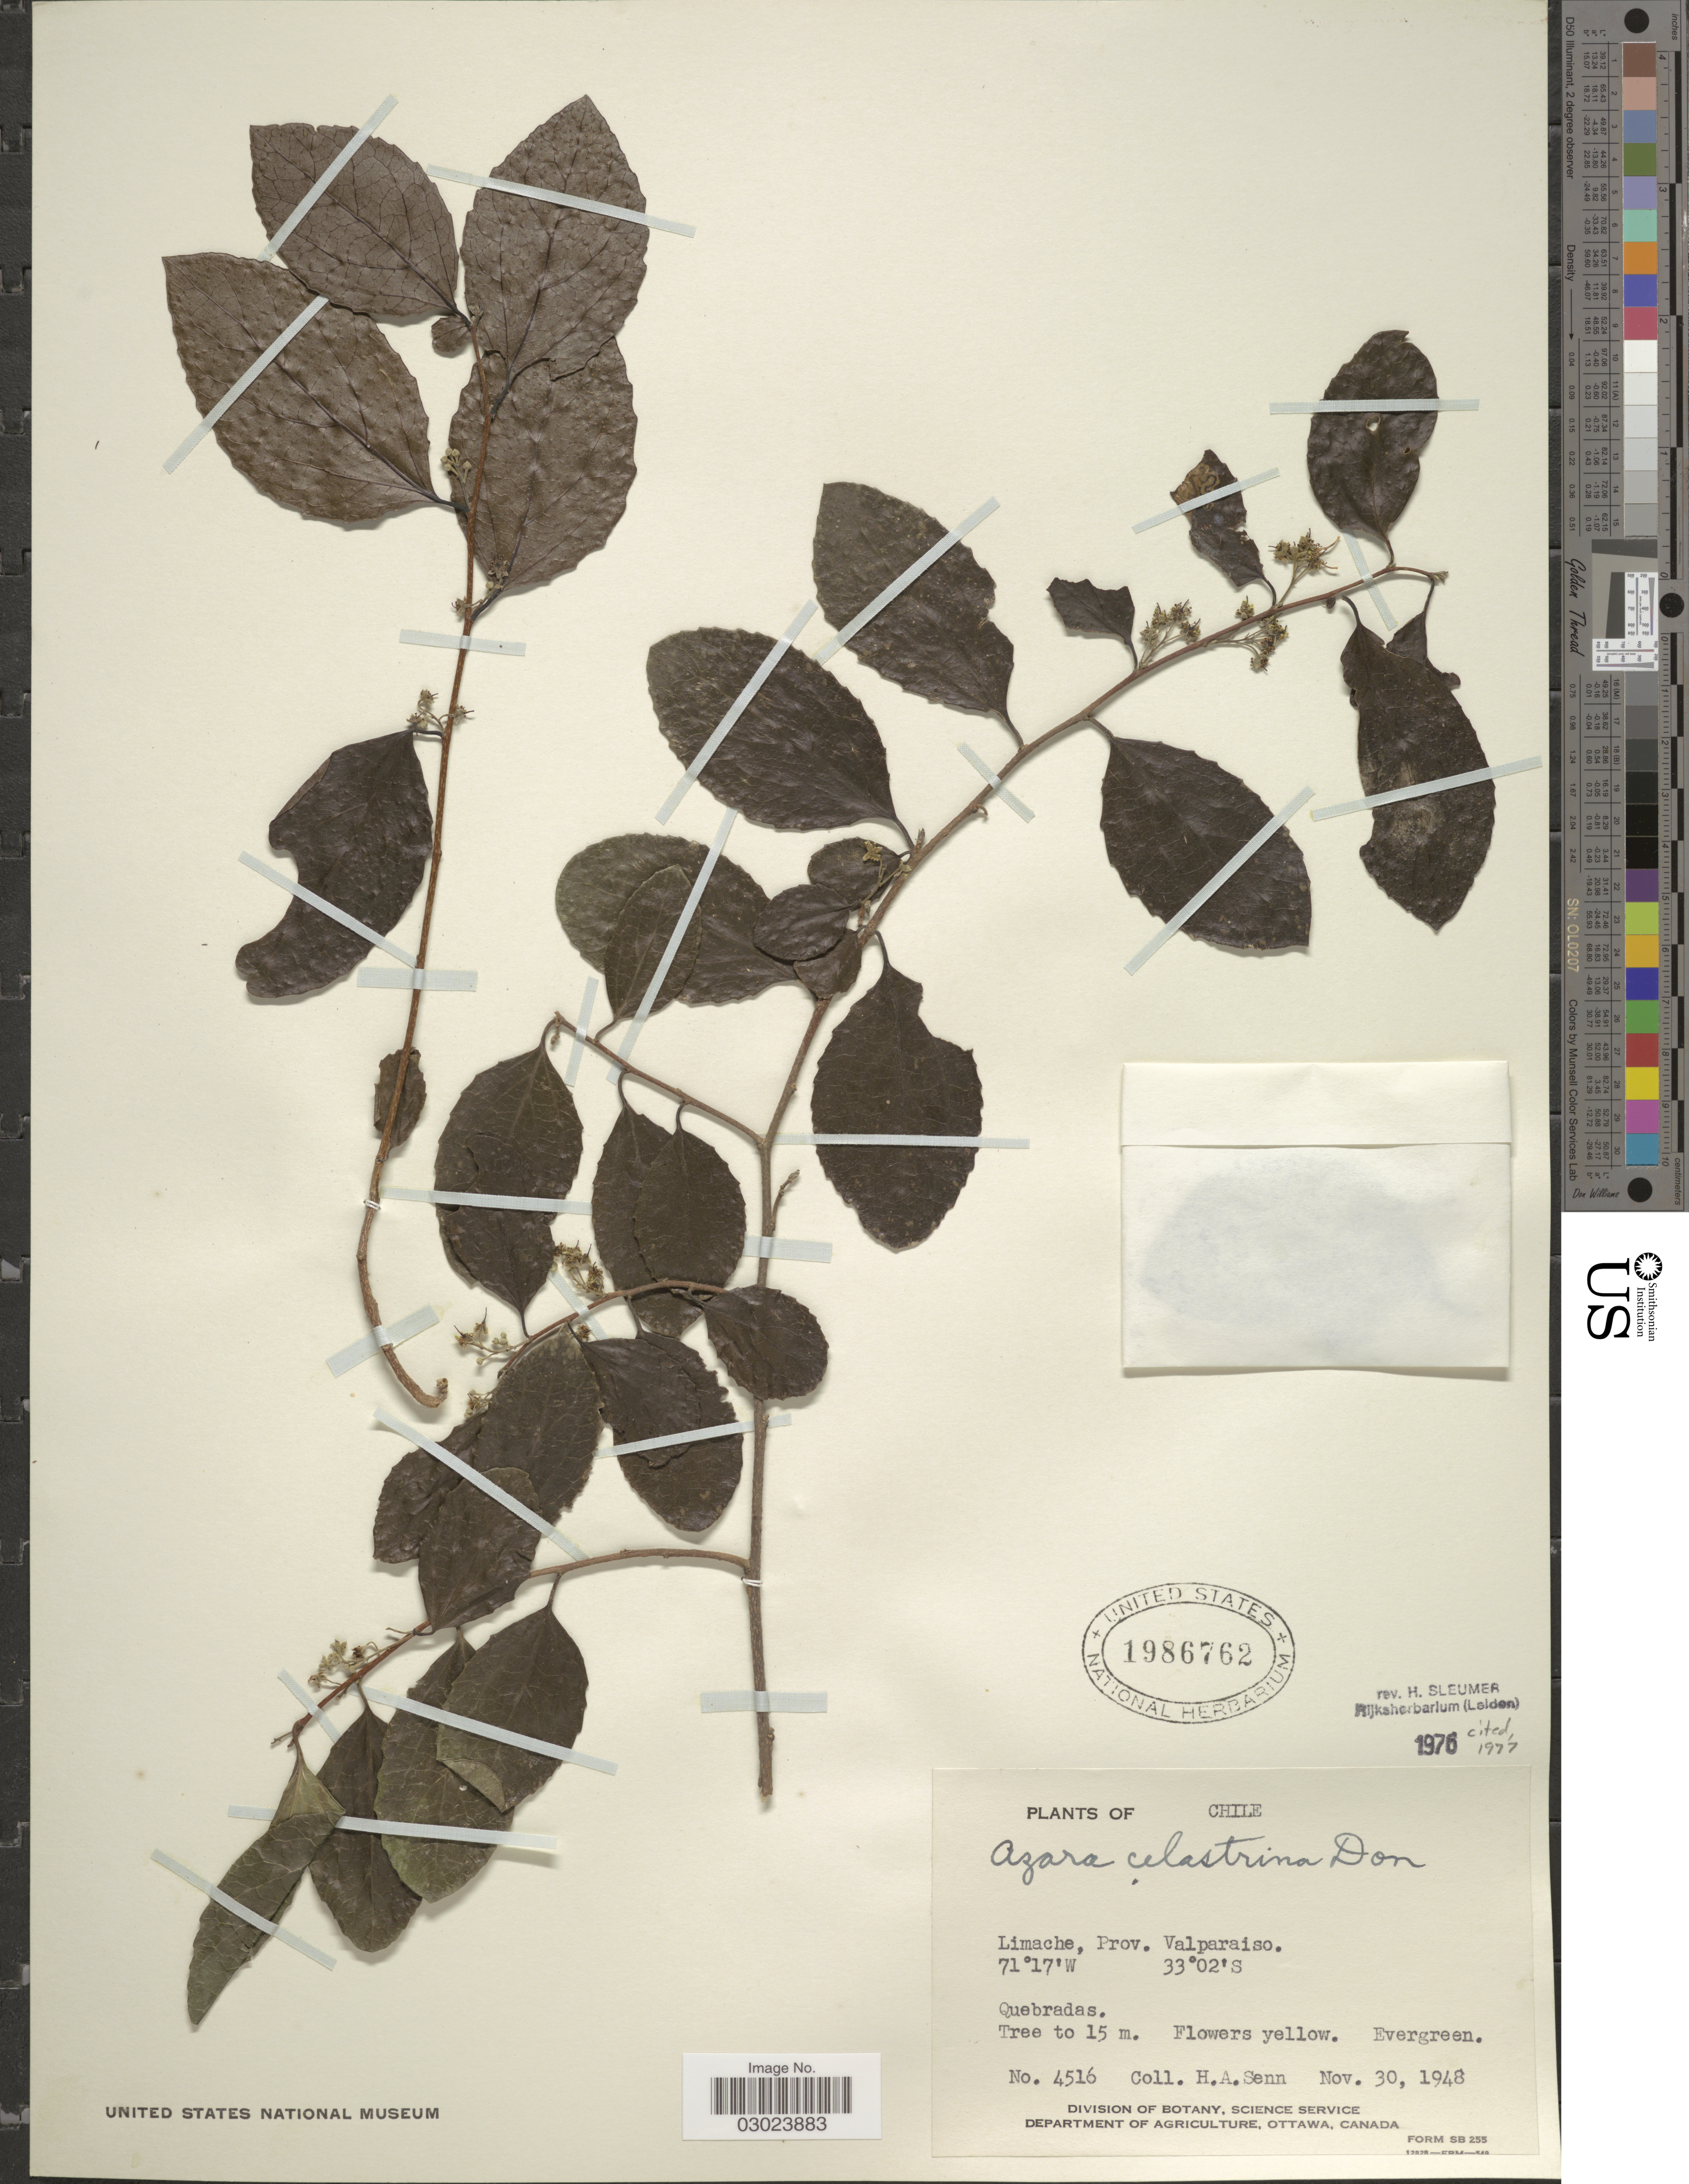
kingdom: Plantae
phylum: Tracheophyta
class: Magnoliopsida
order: Malpighiales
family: Salicaceae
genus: Azara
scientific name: Azara celastrina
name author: D. Don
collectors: H. Senn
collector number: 4516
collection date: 1948-11-30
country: Chile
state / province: Valparaíso (V)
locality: Limache. Quebradas.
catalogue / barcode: US 1986762